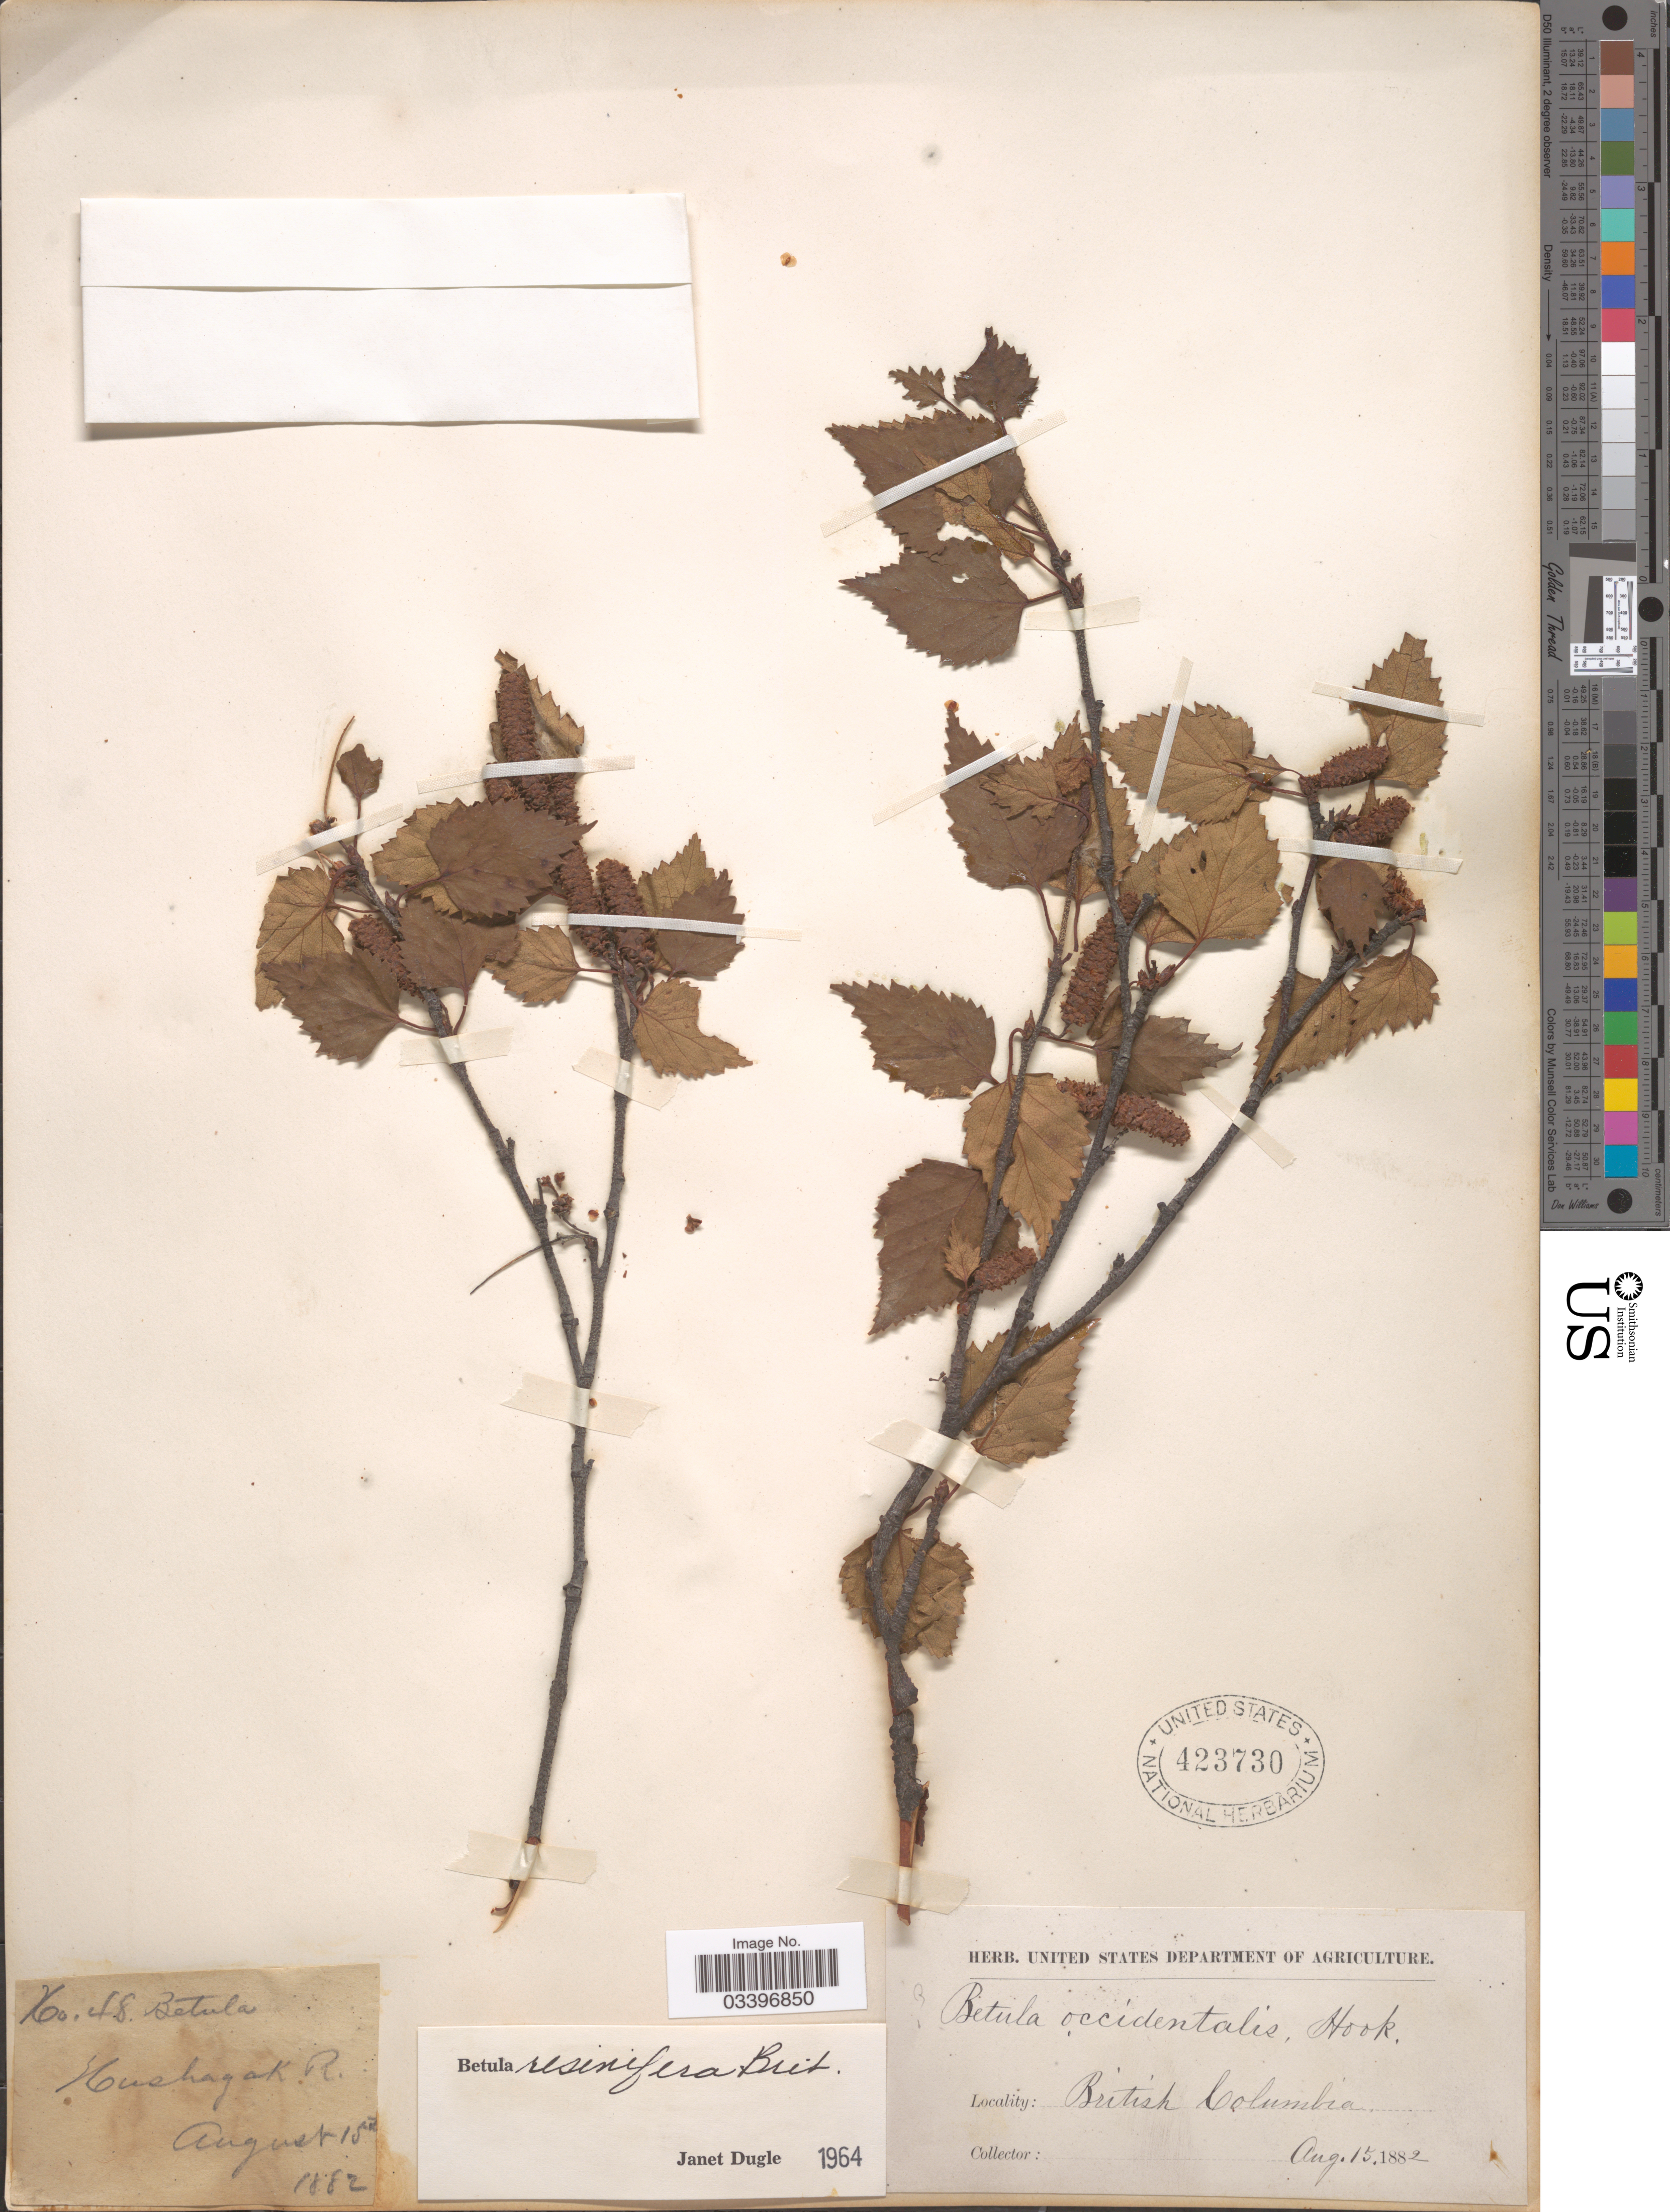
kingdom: Plantae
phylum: Tracheophyta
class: Magnoliopsida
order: Fagales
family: Betulaceae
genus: Betula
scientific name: Betula resinifera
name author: Britton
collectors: Facchini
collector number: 48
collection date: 1882-08-15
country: United States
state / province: Alaska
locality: Nushagak R.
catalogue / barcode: US 423730